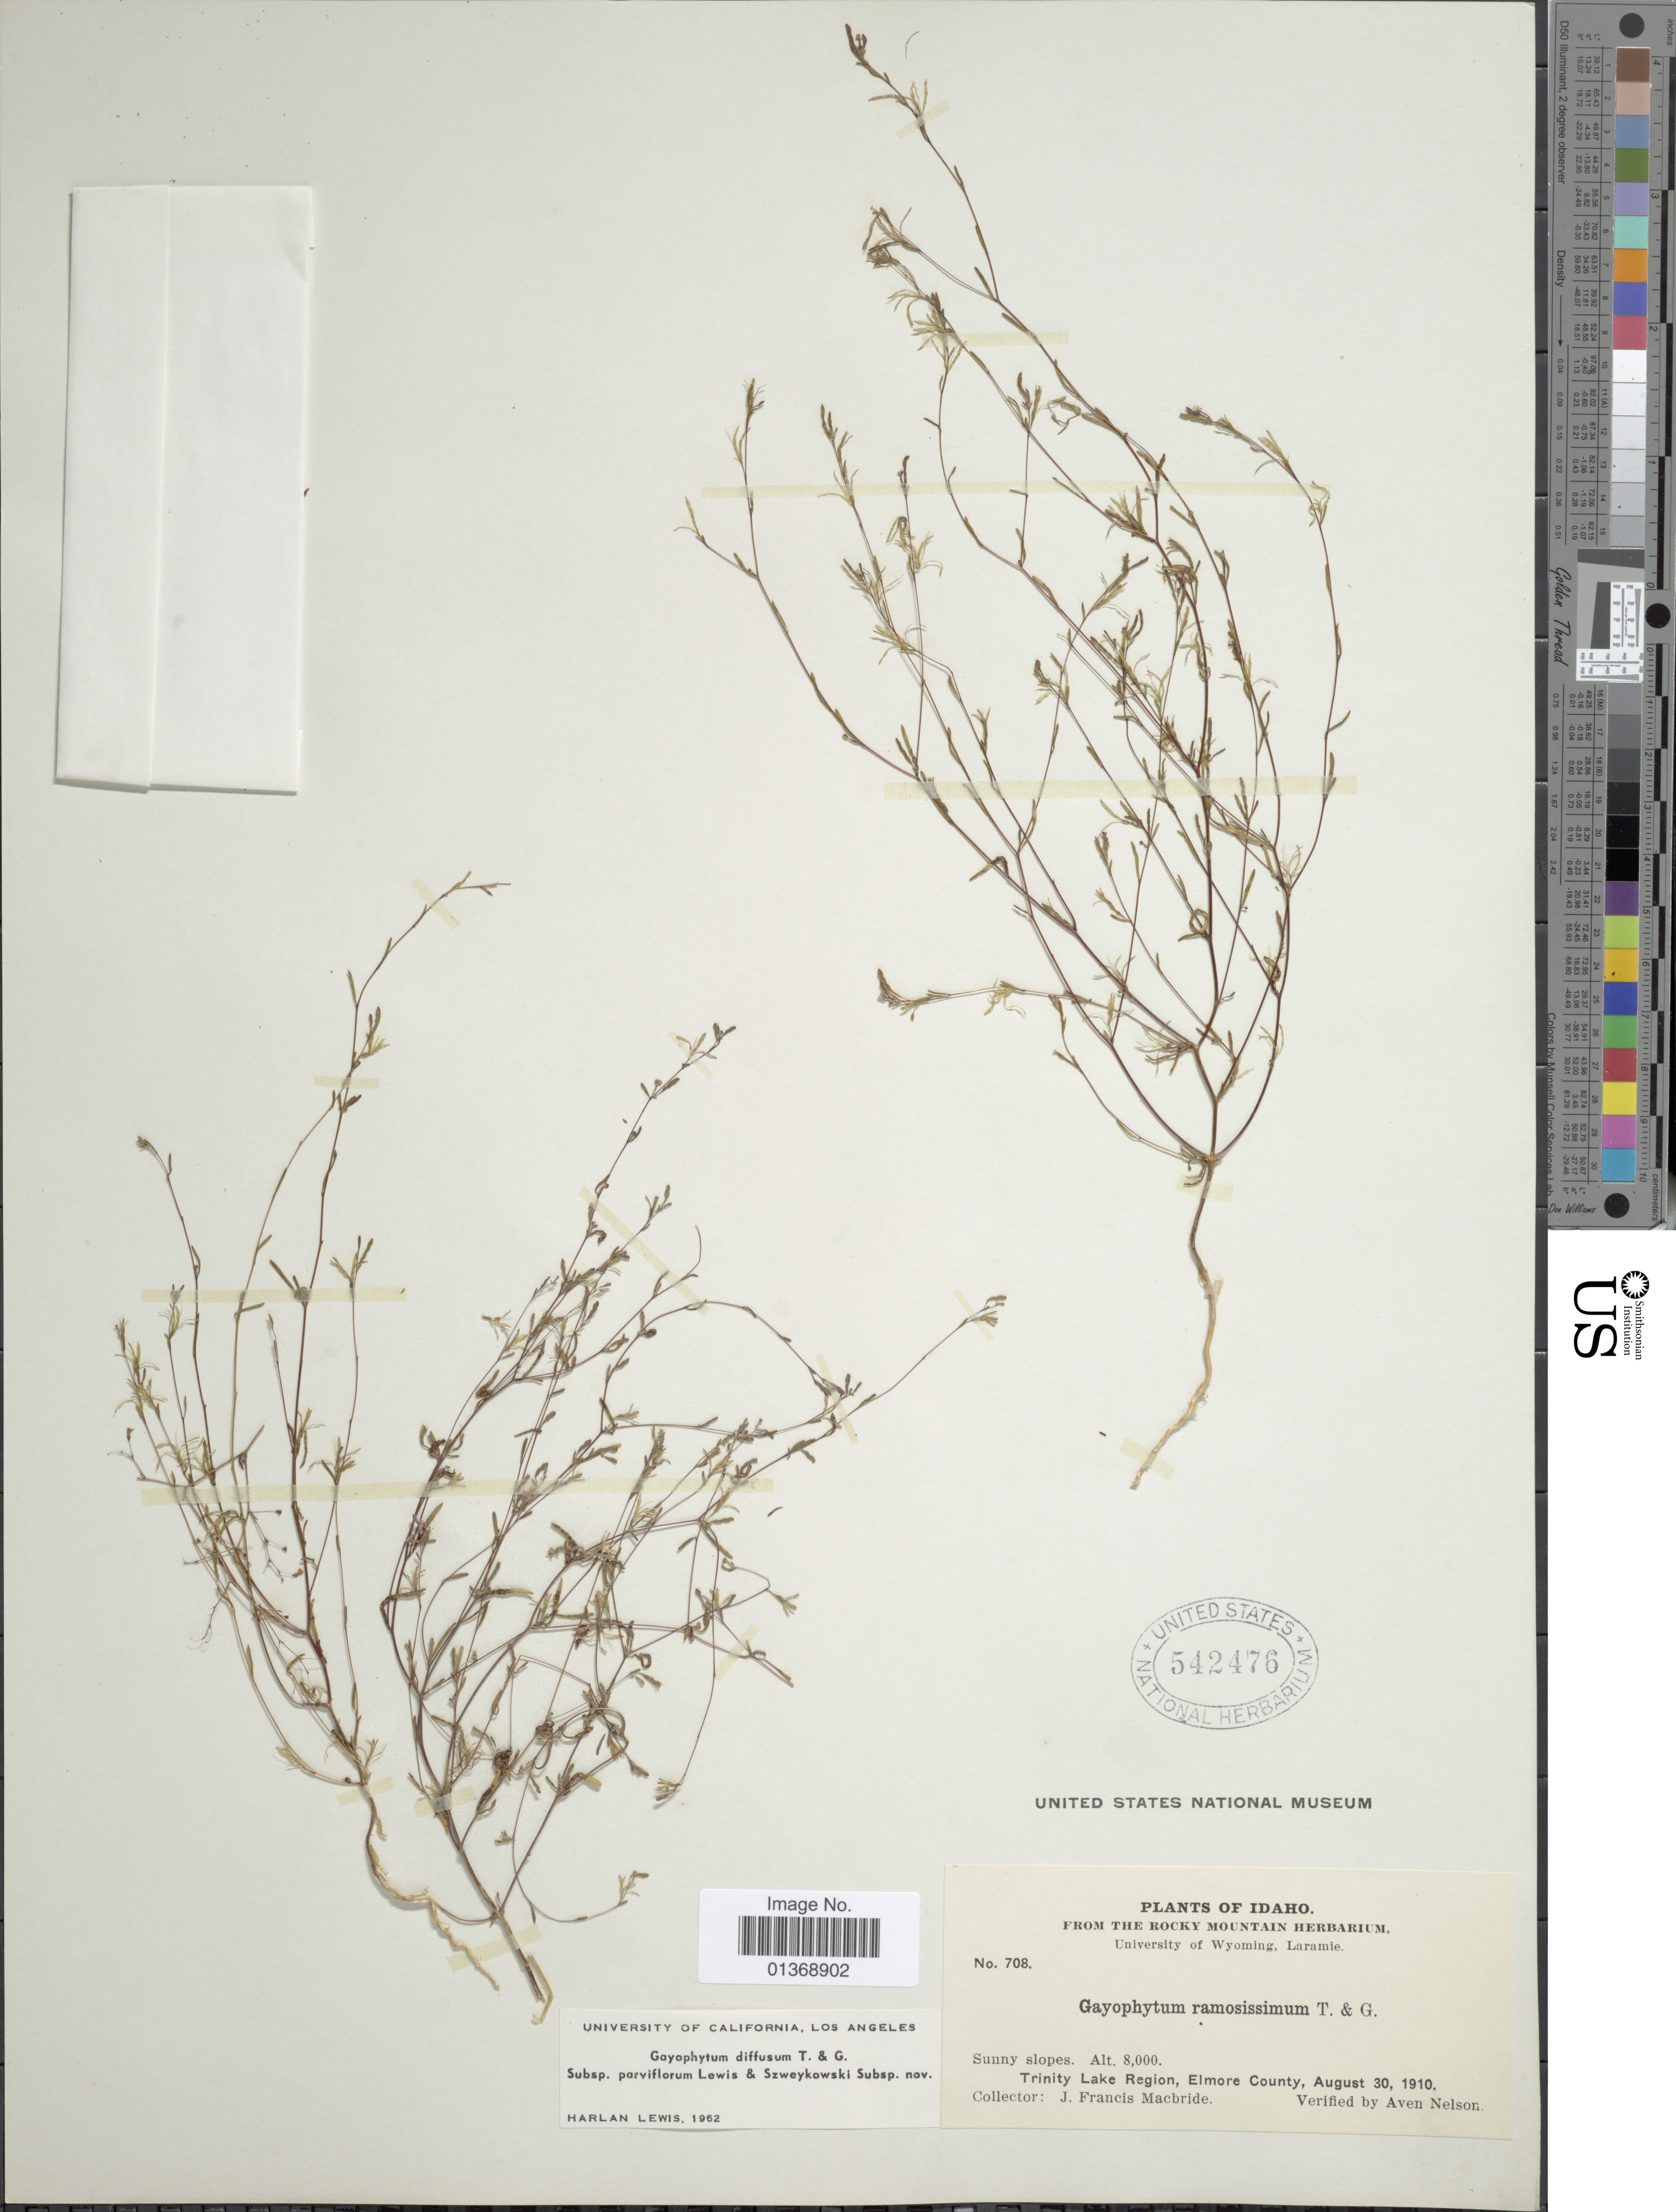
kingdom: Plantae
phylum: Tracheophyta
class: Magnoliopsida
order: Myrtales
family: Onagraceae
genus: Gayophytum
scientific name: Gayophytum diffusum subsp. parviflorum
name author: F. H. Lewis & Szweyk.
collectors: J. F. Macbride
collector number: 708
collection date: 1910-08-30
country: United States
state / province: Idaho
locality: Sunny slopes, Trinity Lake Region, Elmore County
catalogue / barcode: US 542476